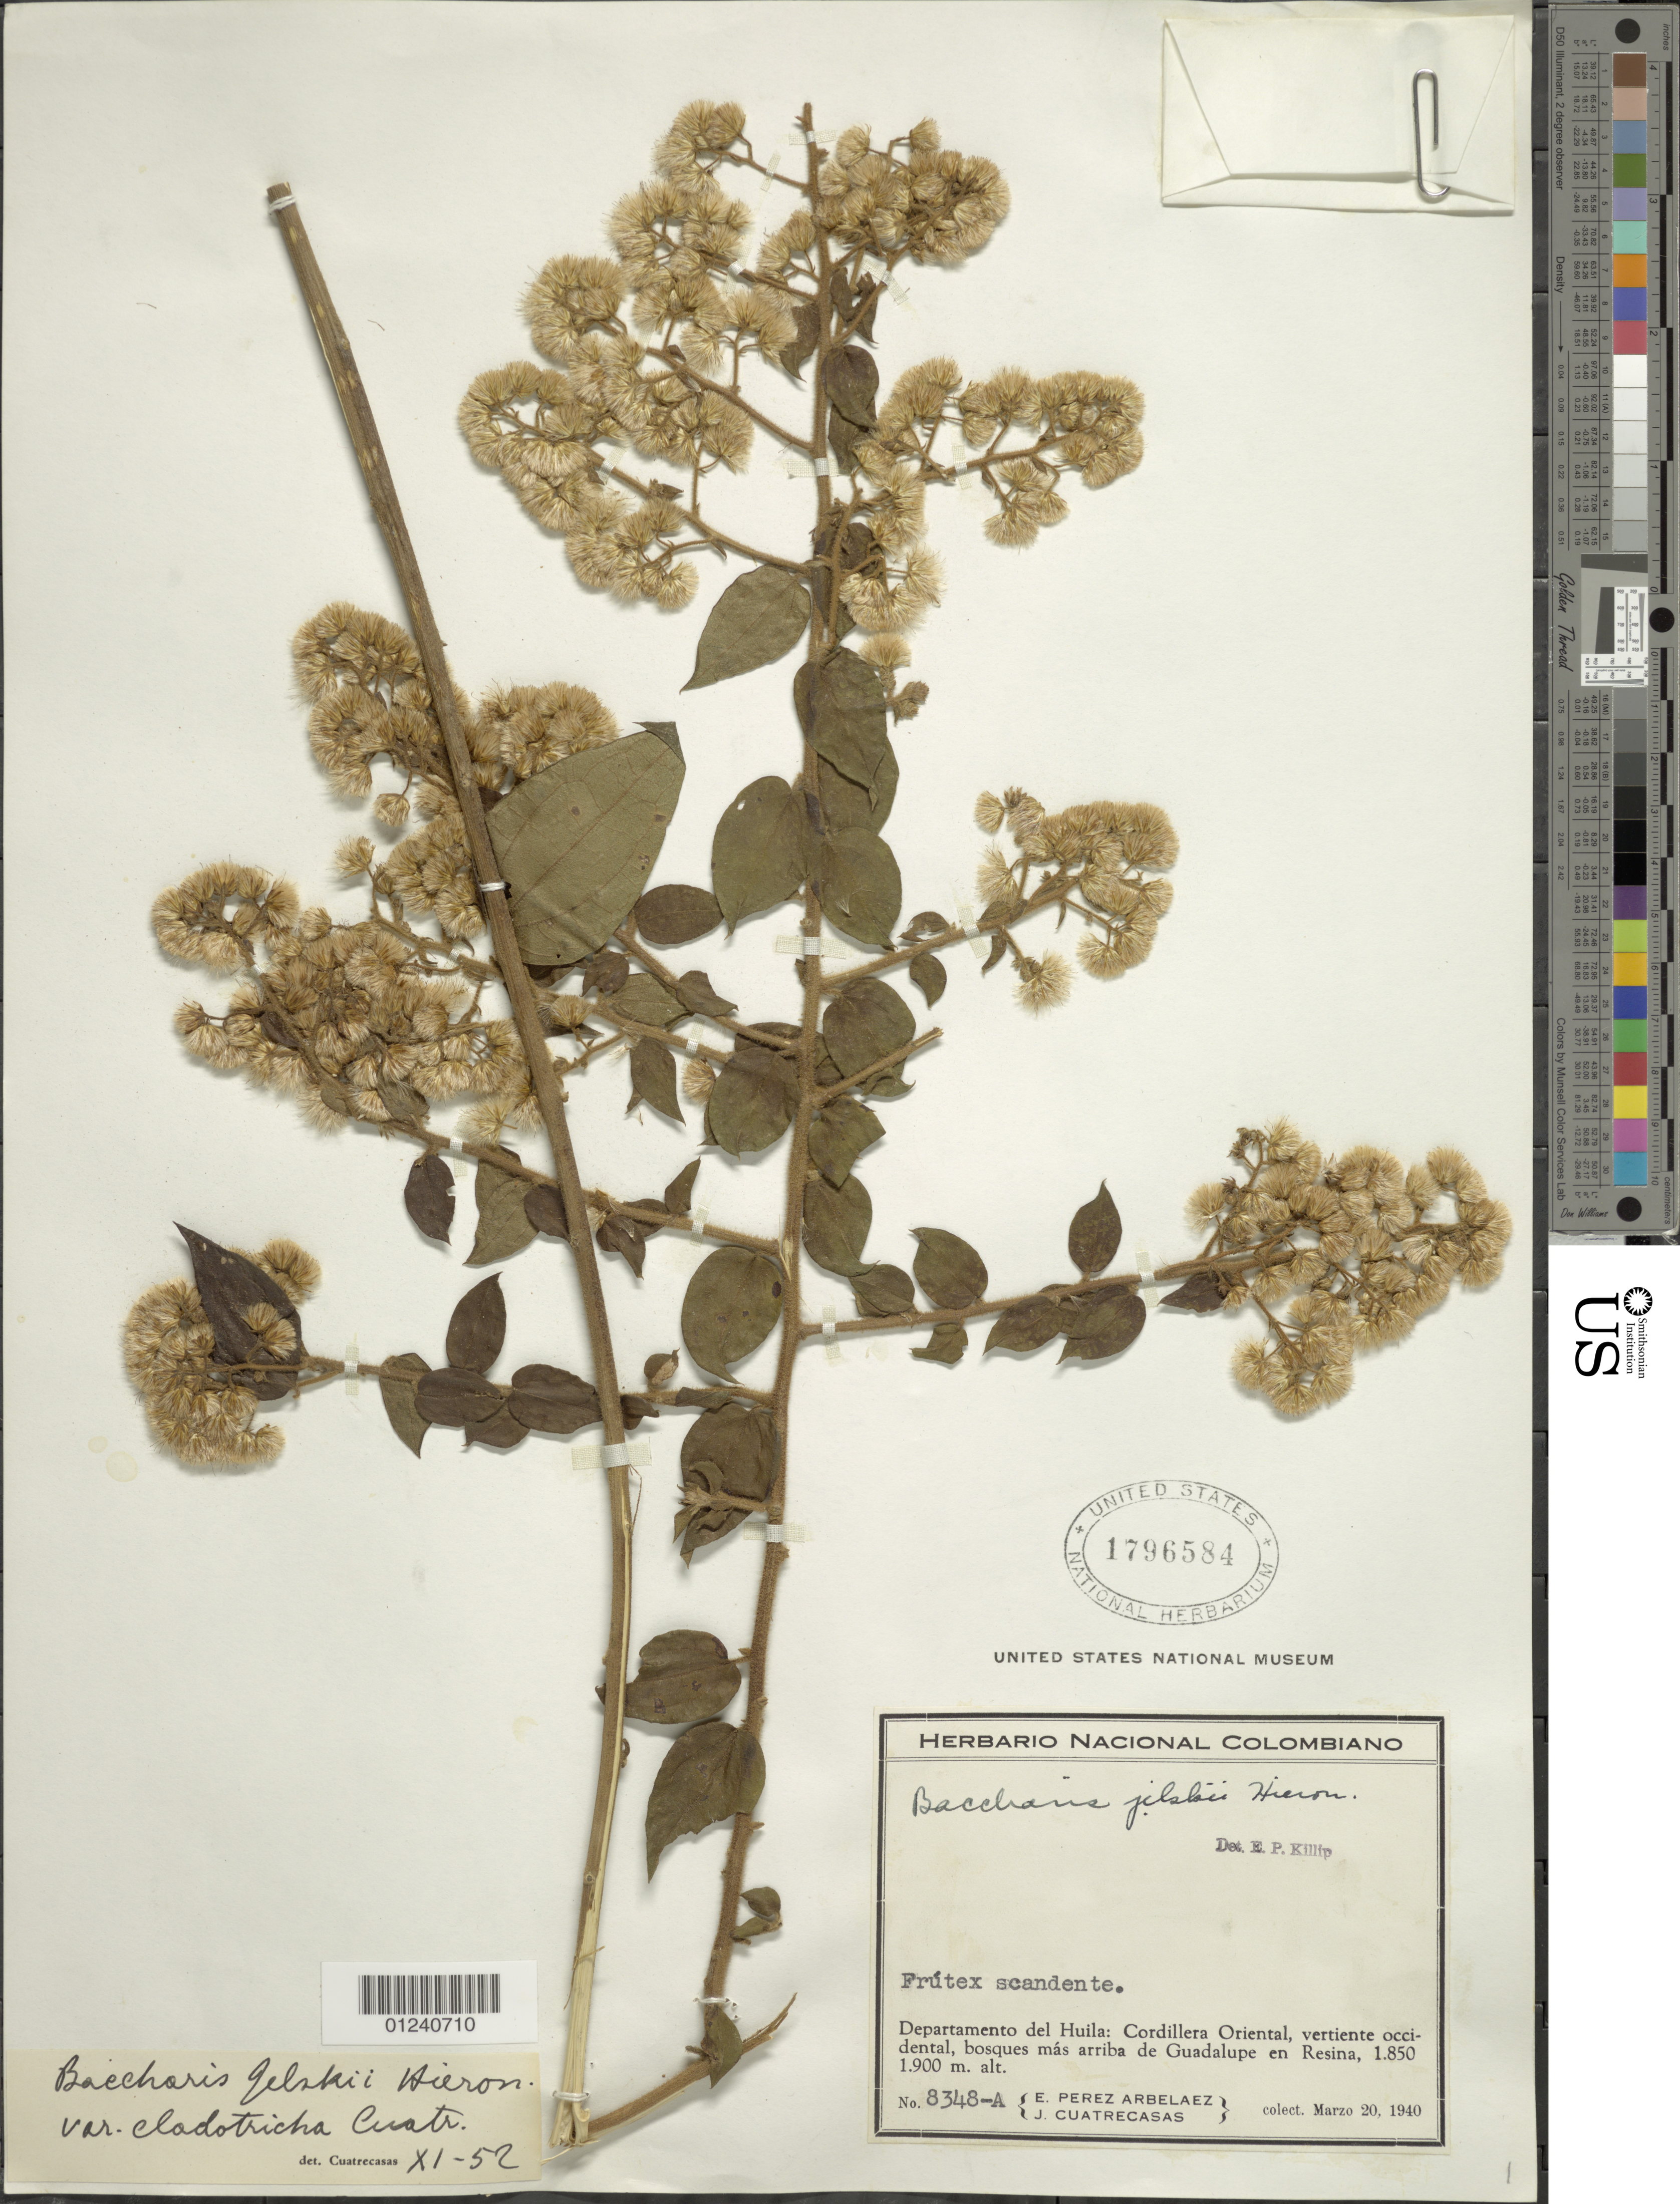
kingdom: Plantae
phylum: Tracheophyta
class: Magnoliopsida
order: Asterales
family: Asteraceae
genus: Baccharis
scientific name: Baccharis jelskii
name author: Hieron.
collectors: E. Pérez Arbeláez & J. Cuatrecasas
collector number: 8348-A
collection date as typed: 20-Mar-40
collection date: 1940-03-20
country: Colombia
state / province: Huila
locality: Cordillera Oriental, vertiente occidental, bosques mas arriba de Guadalupe en Resina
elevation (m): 1850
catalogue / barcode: US 1796584